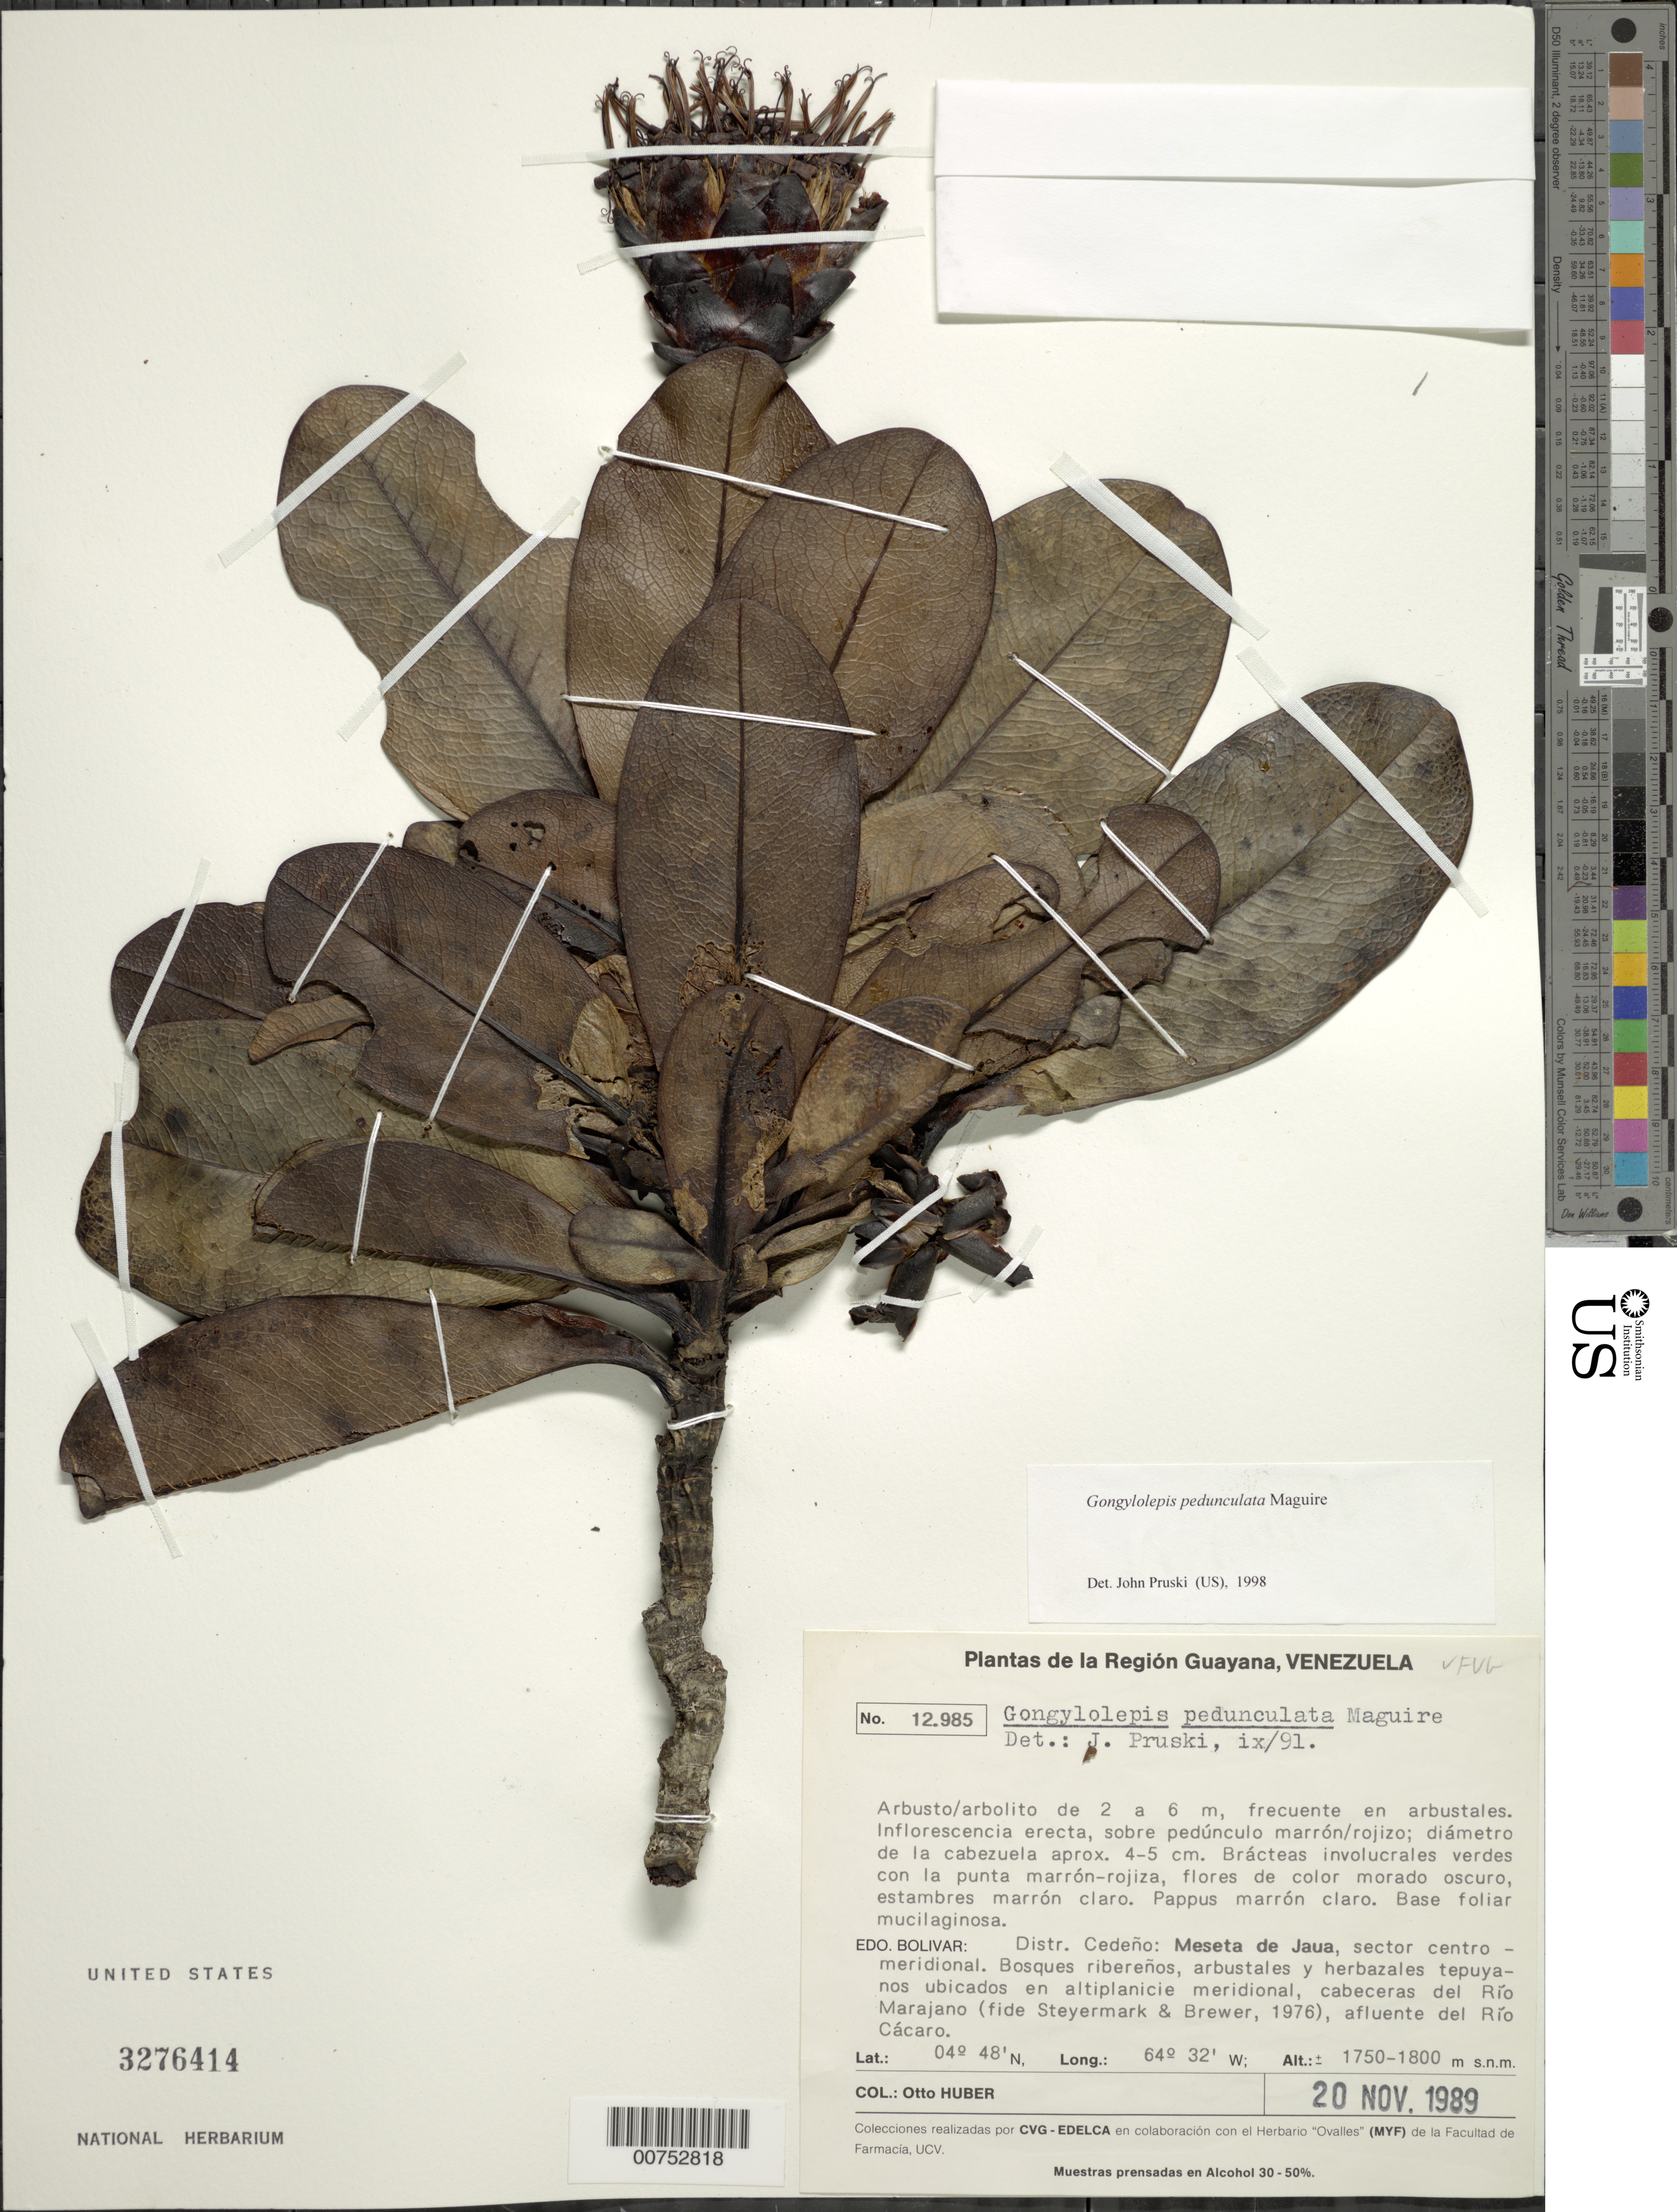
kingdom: Plantae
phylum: Tracheophyta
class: Magnoliopsida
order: Asterales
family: Asteraceae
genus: Gongylolepis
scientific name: Gongylolepis pedunculata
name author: Maguire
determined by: Pruski, J. F.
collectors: O. Huber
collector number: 12985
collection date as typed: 20-Nov-89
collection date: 1989-11-20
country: Venezuela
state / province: Bolívar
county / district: Cedeño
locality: Meseta de Jaua sector centro meridional, cabeceras del Río Marajano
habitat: En arbustales. Bosques ribereños, arbustales y herbazales tepuyanos ubicados en altiplanicie meridional.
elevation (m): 1750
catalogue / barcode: US 3276414